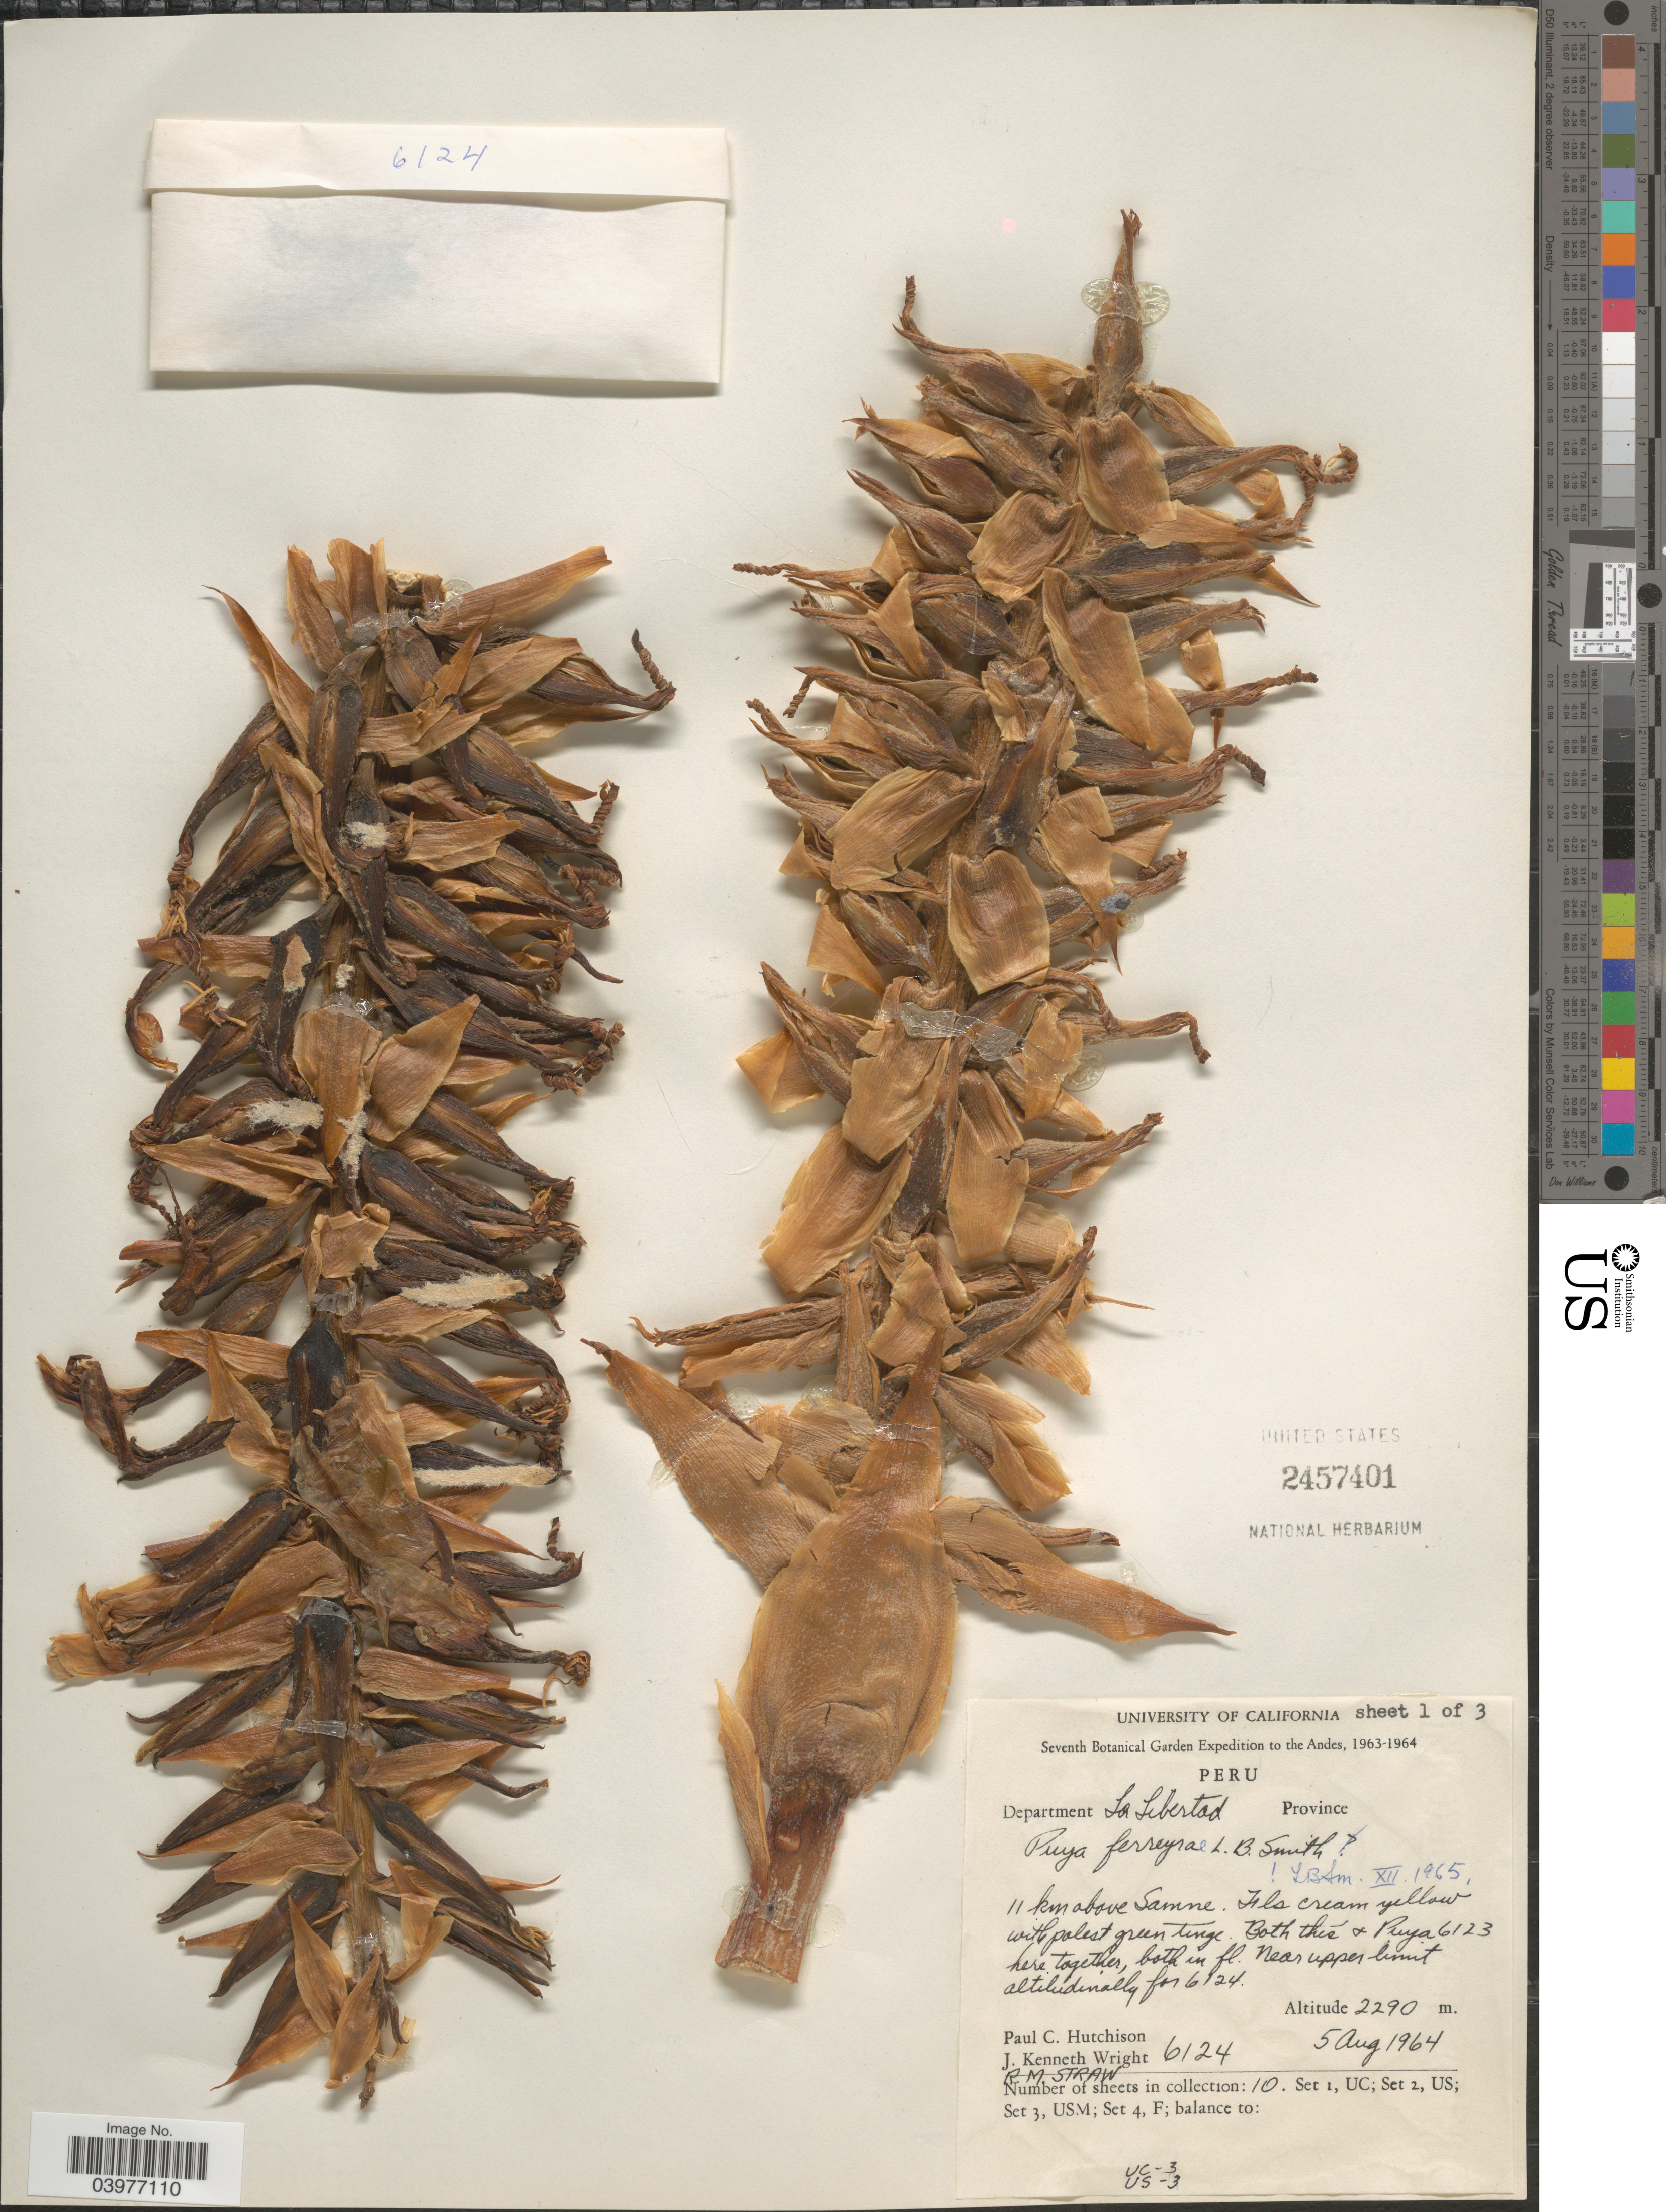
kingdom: Plantae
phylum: Tracheophyta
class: Liliopsida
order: Poales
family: Bromeliaceae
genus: Puya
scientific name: Puya ferreyrae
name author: L.B. Sm.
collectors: P. C. Hutchison, J. K. Wright & R. M. Straw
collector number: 6124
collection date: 1964-08-05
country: Peru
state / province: La Libertad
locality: The Andes. Department La Libertad. 11 km above Samne.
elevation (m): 2290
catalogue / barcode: US 2457401